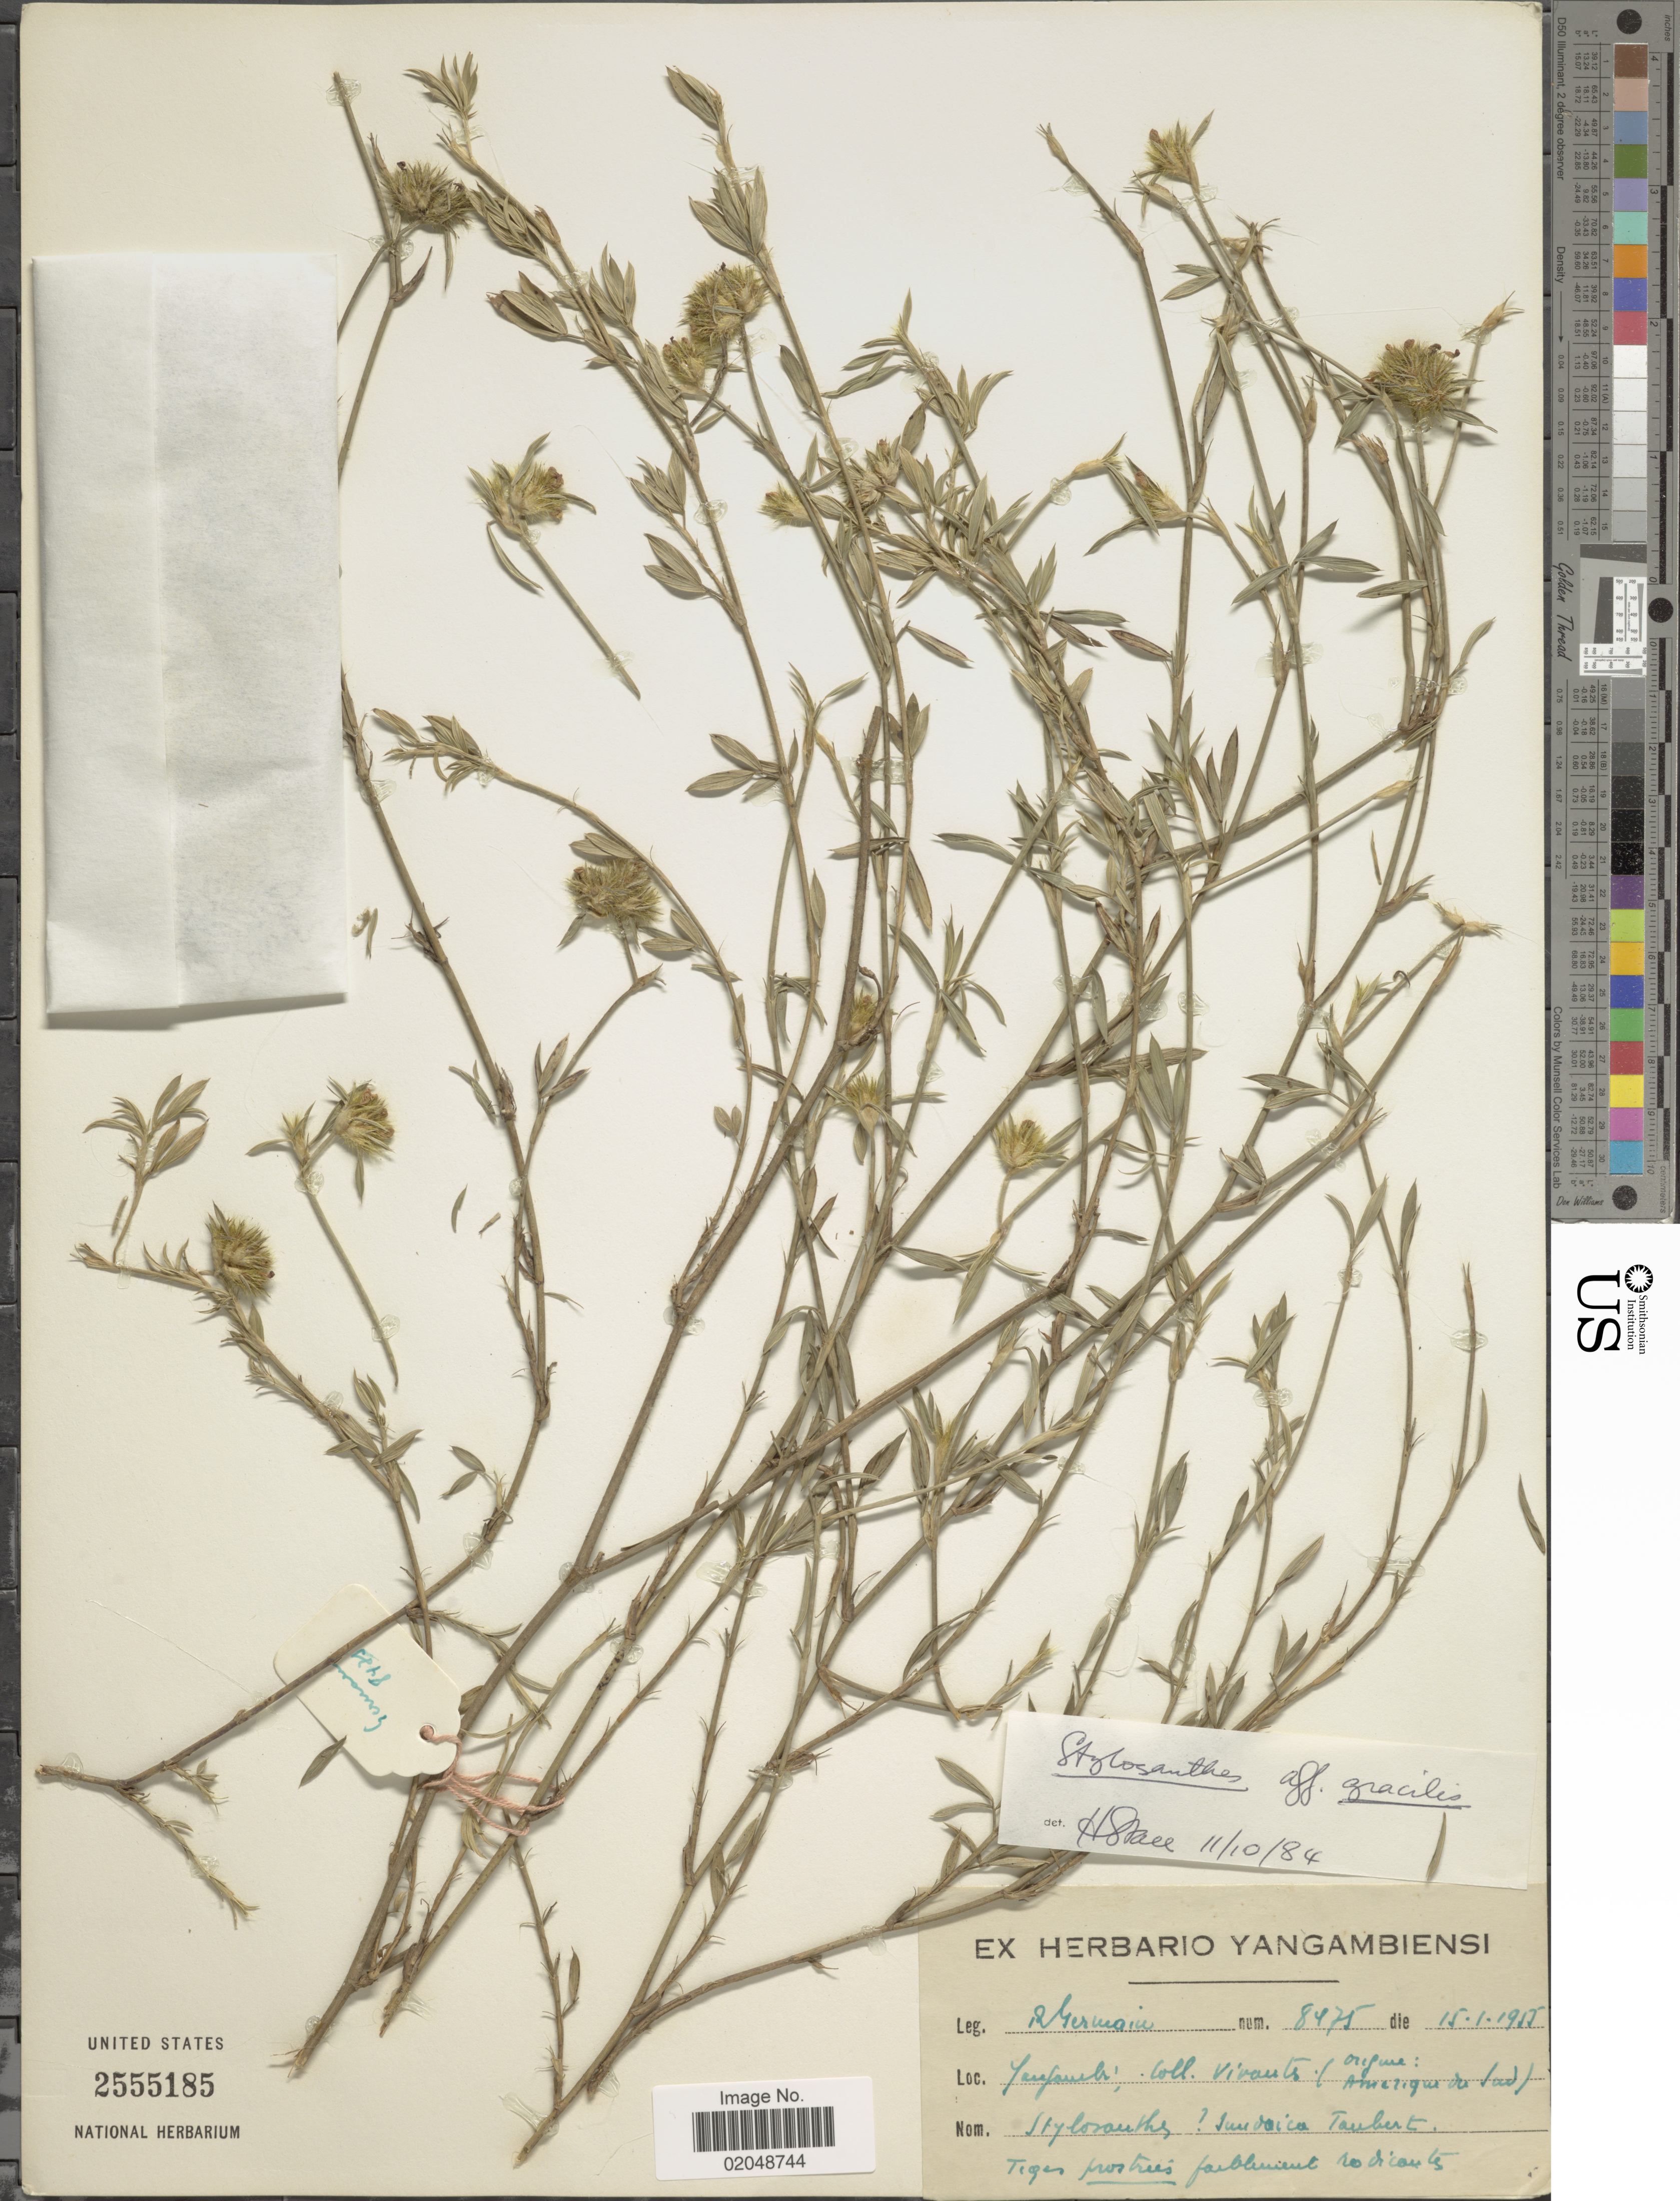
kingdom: Plantae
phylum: Tracheophyta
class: Magnoliopsida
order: Fabales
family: Fabaceae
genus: Stylosanthes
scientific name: Stylosanthes gracilis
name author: Kunth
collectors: R. Germain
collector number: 8475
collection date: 1955-01-15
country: Congo, Democratic Republic of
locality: Yangambi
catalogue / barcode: US 2555185